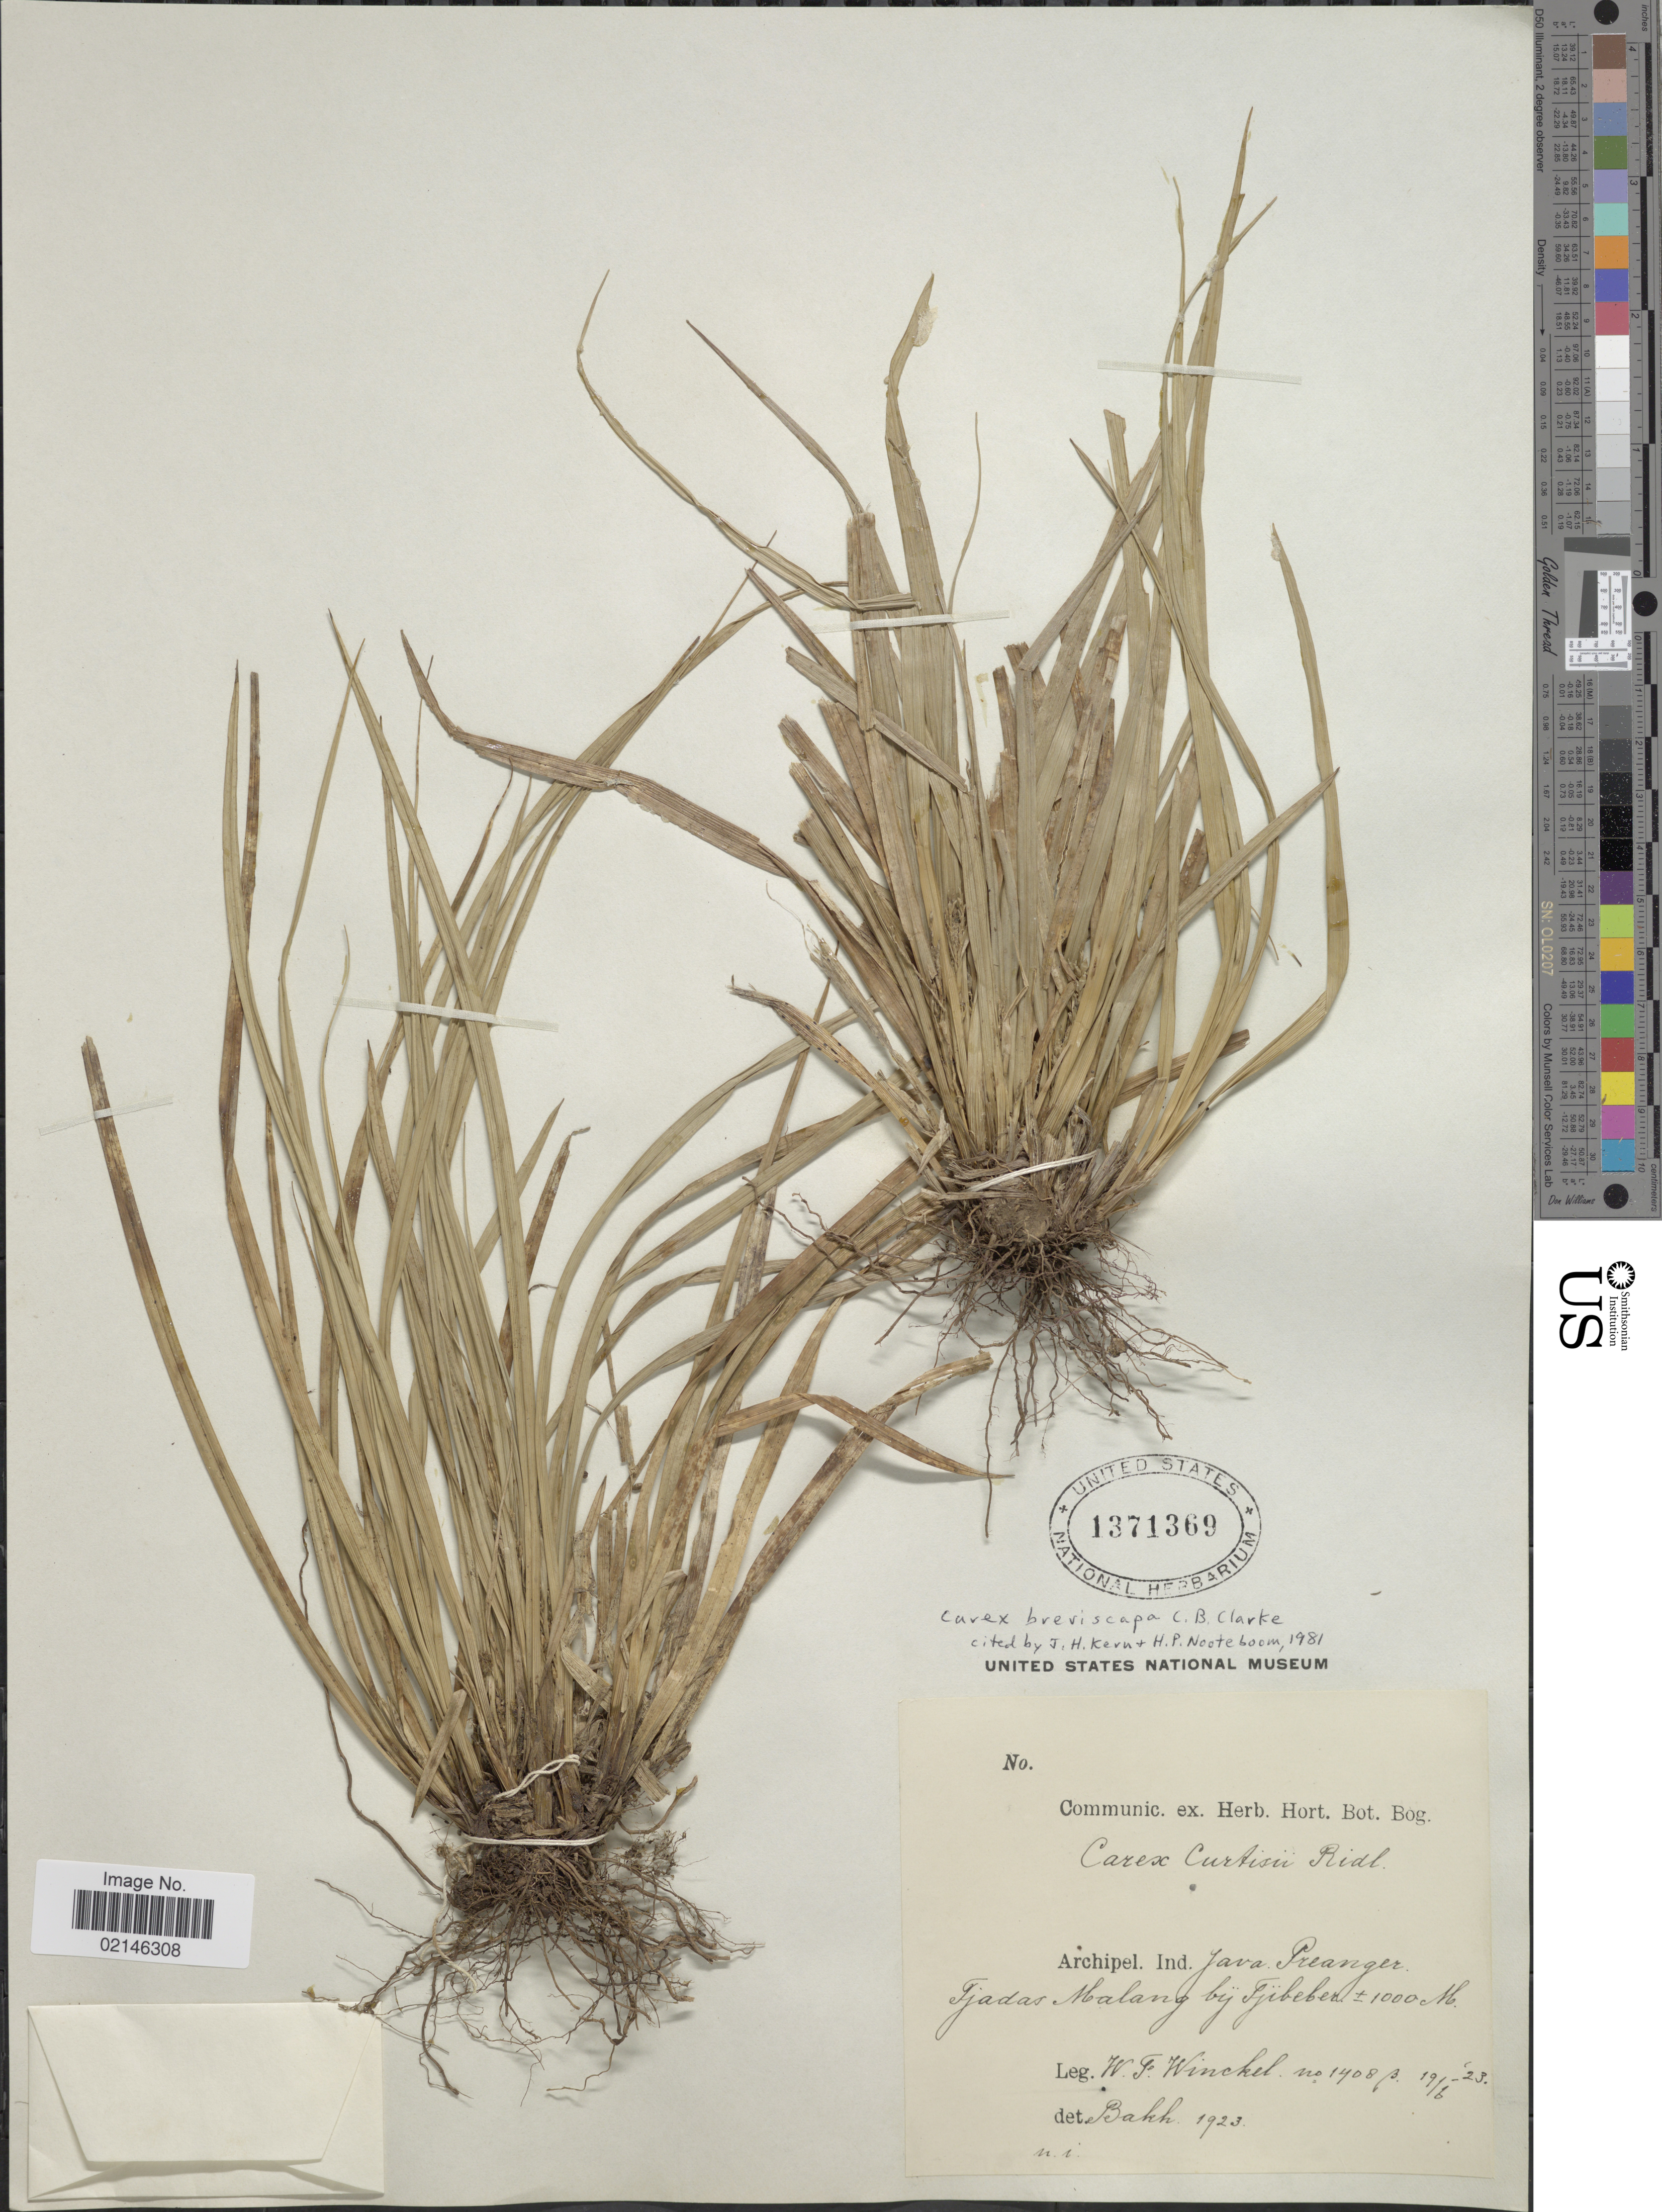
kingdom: Plantae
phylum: Tracheophyta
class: Liliopsida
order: Poales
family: Cyperaceae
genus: Carex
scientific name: Carex breviscapa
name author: C.B. Clarke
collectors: W. Winckel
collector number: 1408B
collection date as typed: Transcribed d/m/y: 19/6/23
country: Indonesia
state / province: Java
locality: Archipel Ind. Preanger. Tjadas Malang bij Tjibeber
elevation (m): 1000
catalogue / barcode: US 1371369